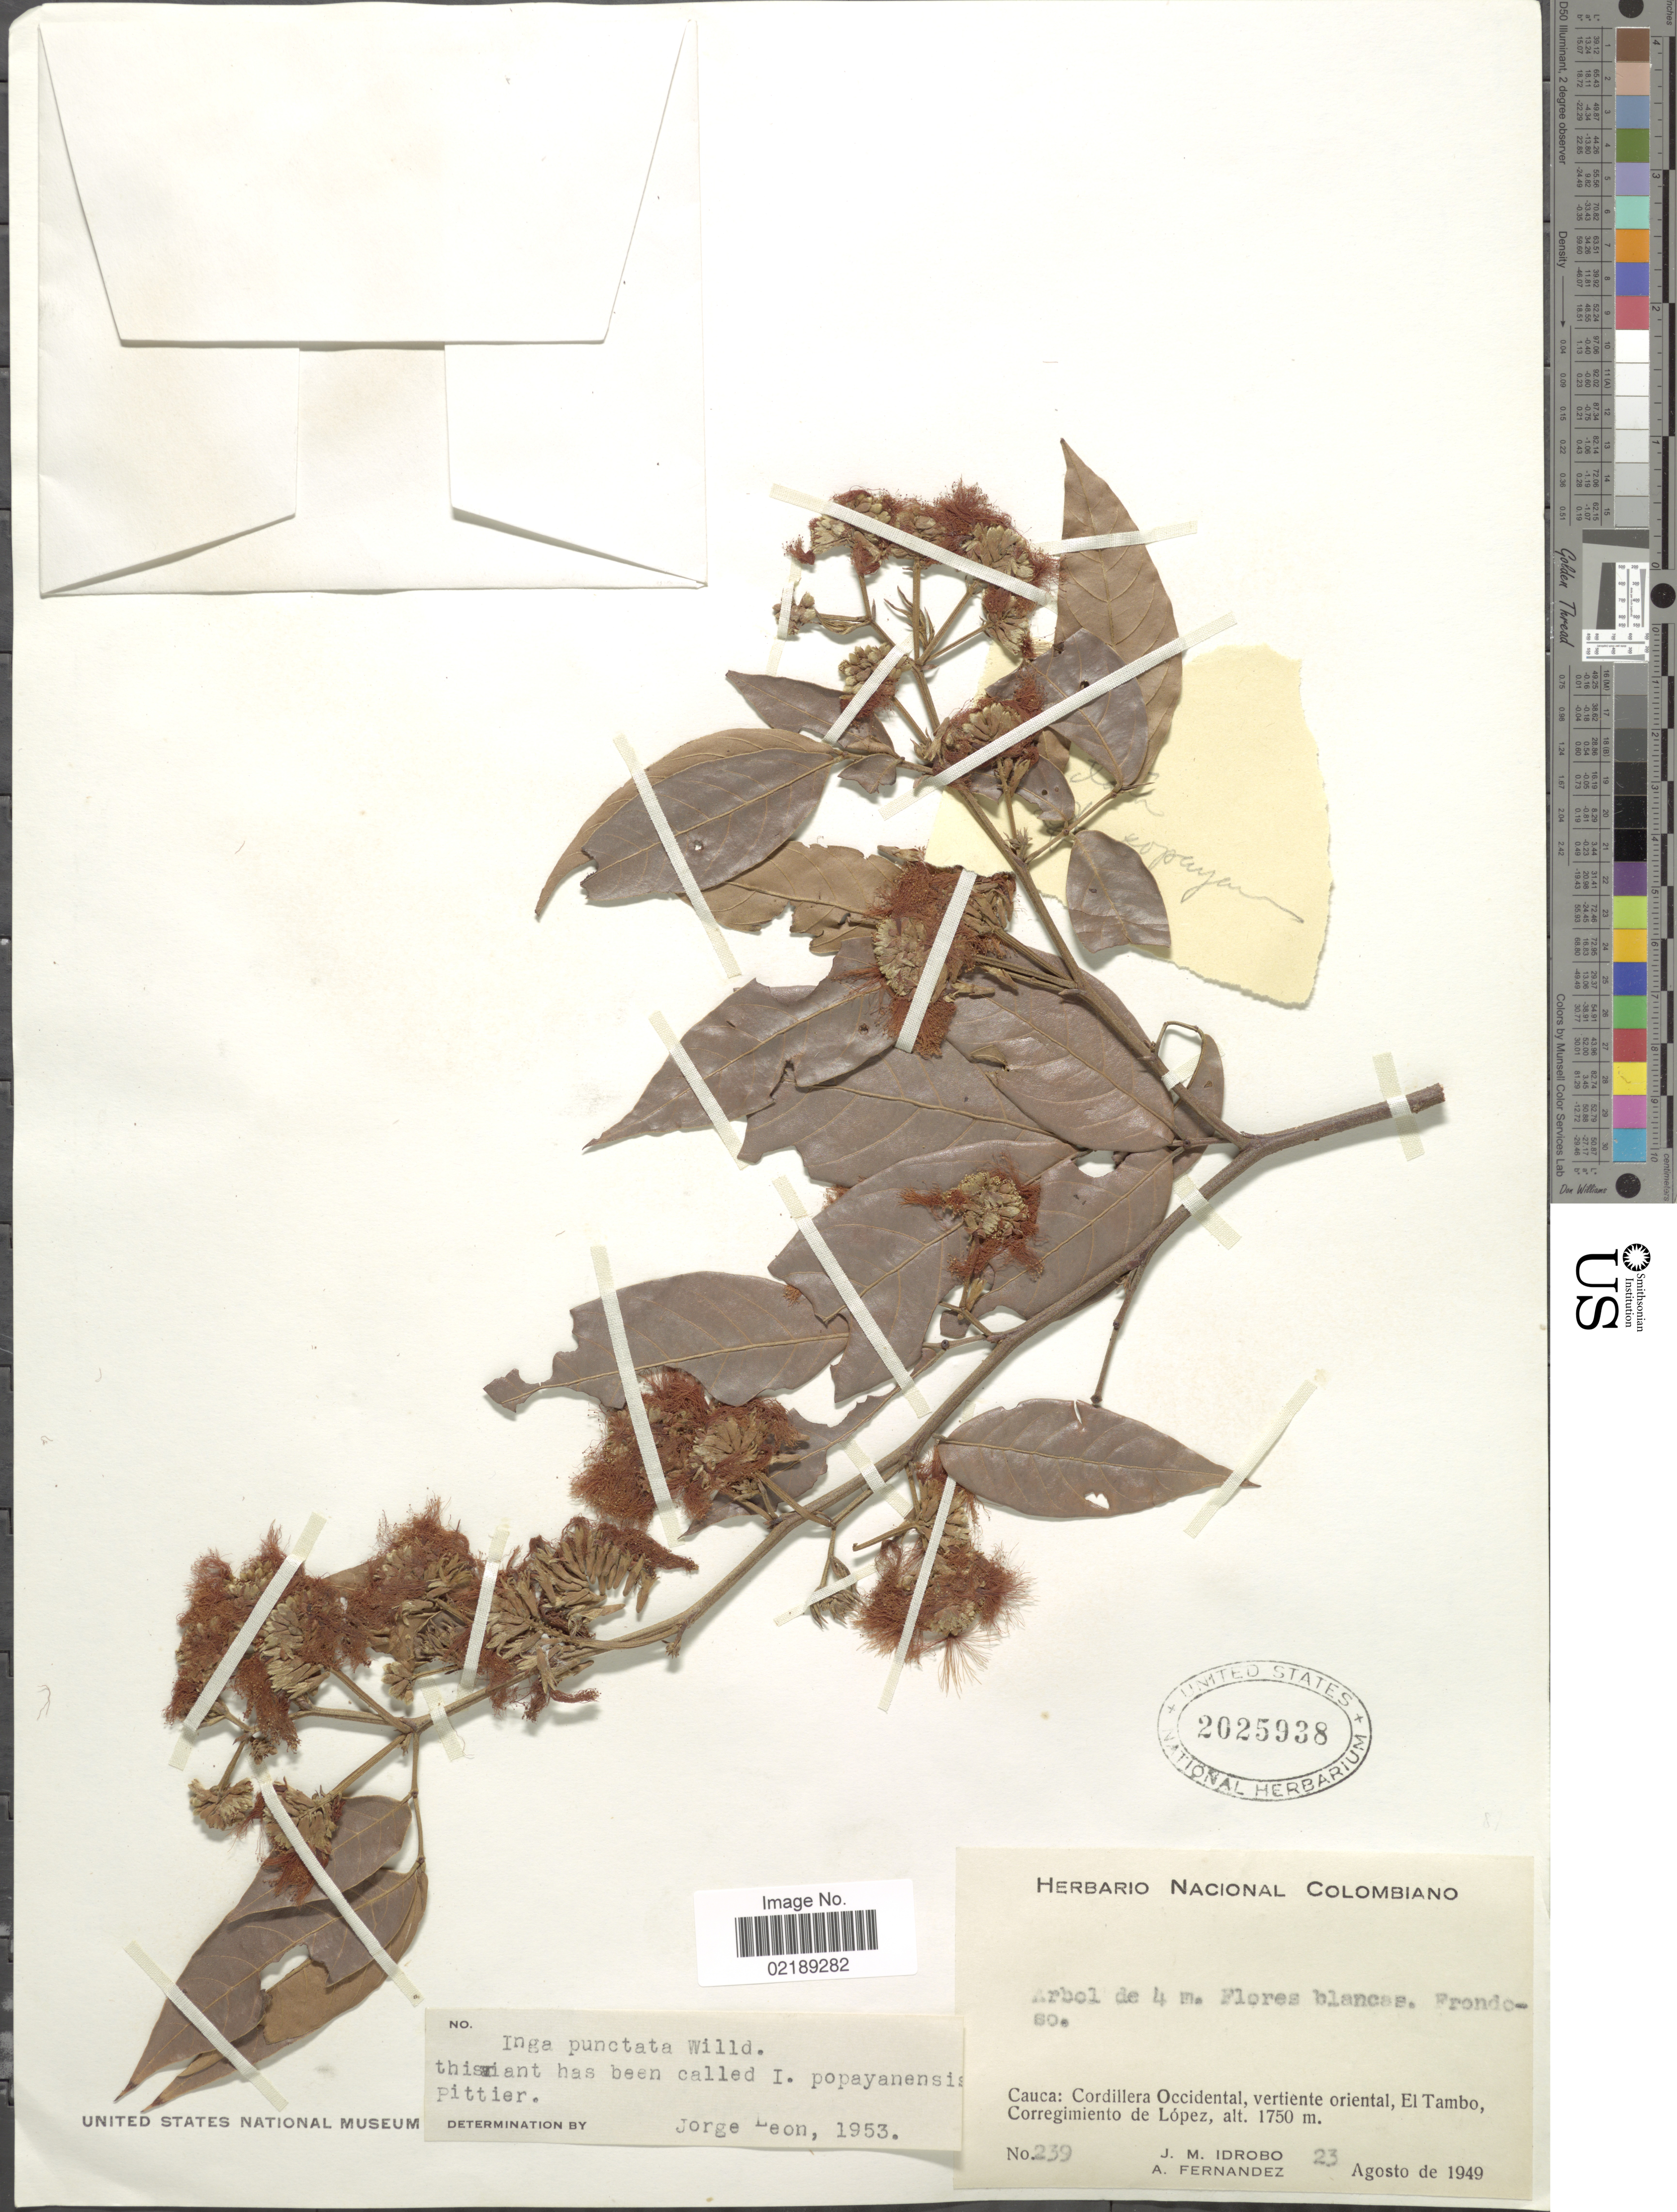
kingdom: Plantae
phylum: Tracheophyta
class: Magnoliopsida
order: Fabales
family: Fabaceae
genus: Inga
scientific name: Inga punctata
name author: Willd.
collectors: J. M. Idrobo & A. Fernandez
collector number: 239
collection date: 1949-08-23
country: Colombia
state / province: Cauca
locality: Cordillera Occidental, vertiente oriental, El Tambo, Corregimiento de Lopez.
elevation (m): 1750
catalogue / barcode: US 2025938